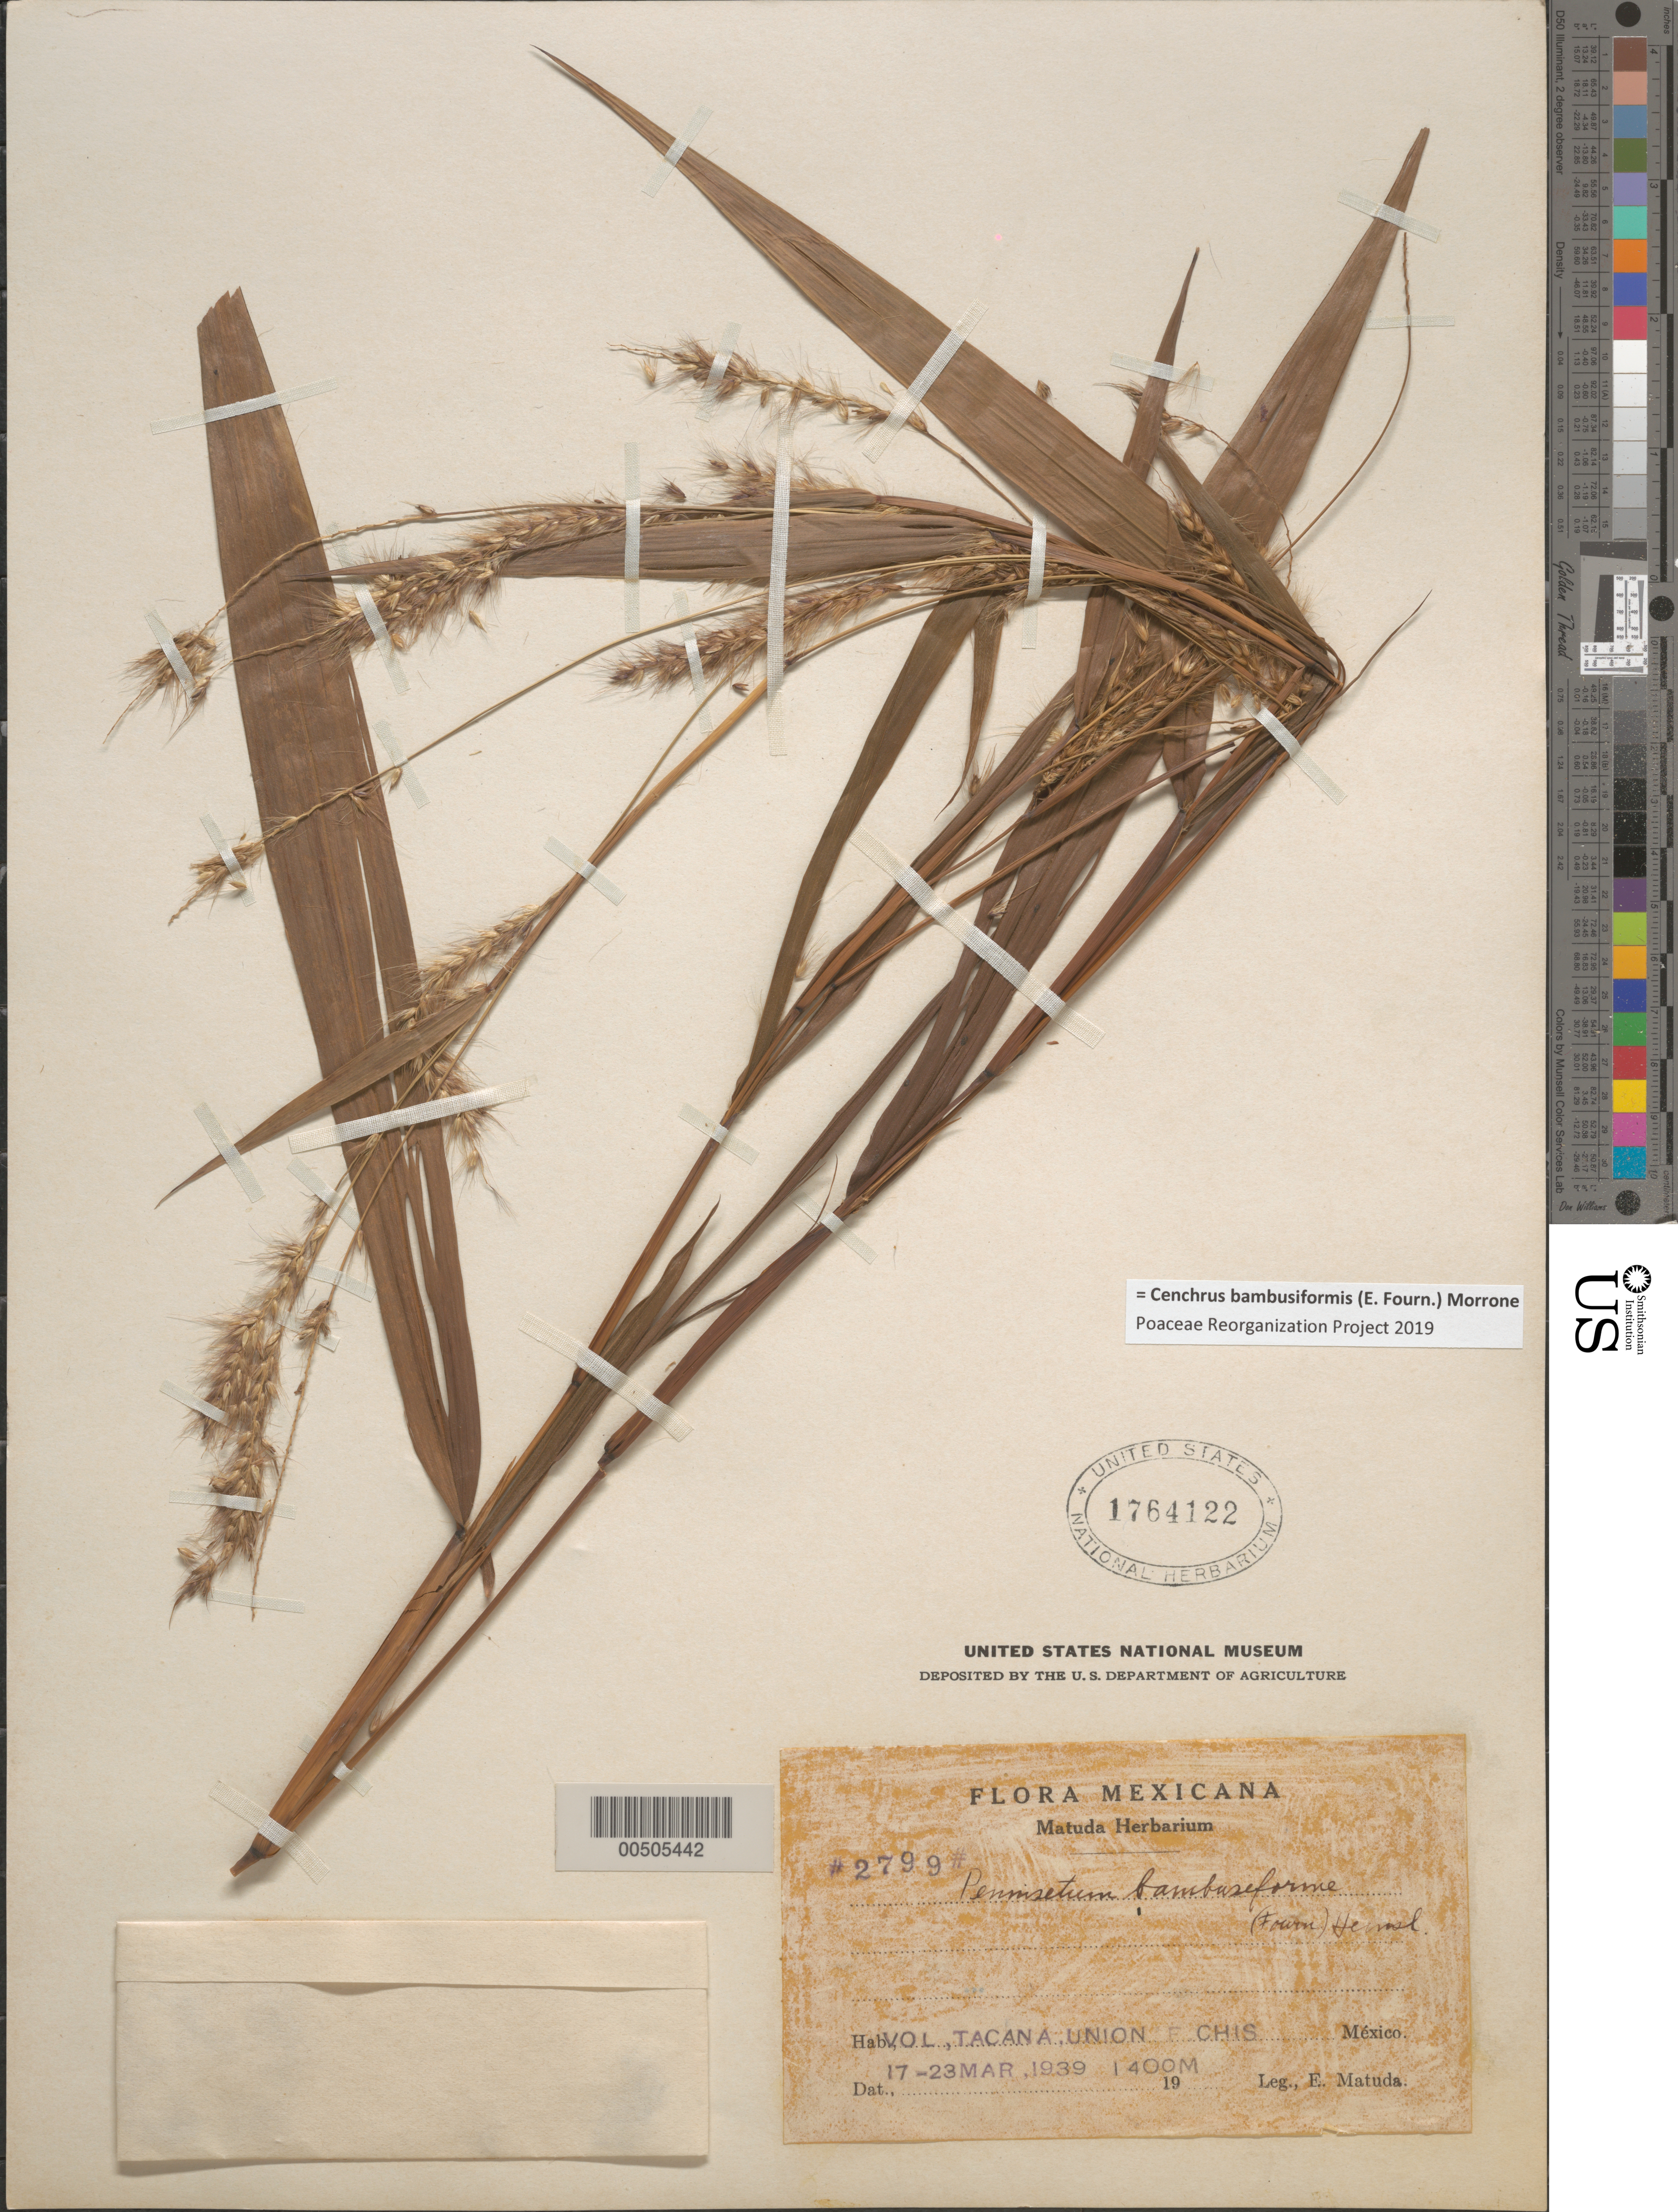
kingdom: Plantae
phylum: Tracheophyta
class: Liliopsida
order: Poales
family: Poaceae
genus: Cenchrus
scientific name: Cenchrus bambusiformis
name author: (E. Fourn.) Morrone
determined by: Poaceae Reorganization Project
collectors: E. Matuda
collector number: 2799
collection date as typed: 17 Mar 1939 to 23 Mar 1939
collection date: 1939-03-17/1939-03-23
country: Mexico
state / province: Chiapas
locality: Vol, Tacana, Union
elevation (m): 1400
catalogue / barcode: US 1764122